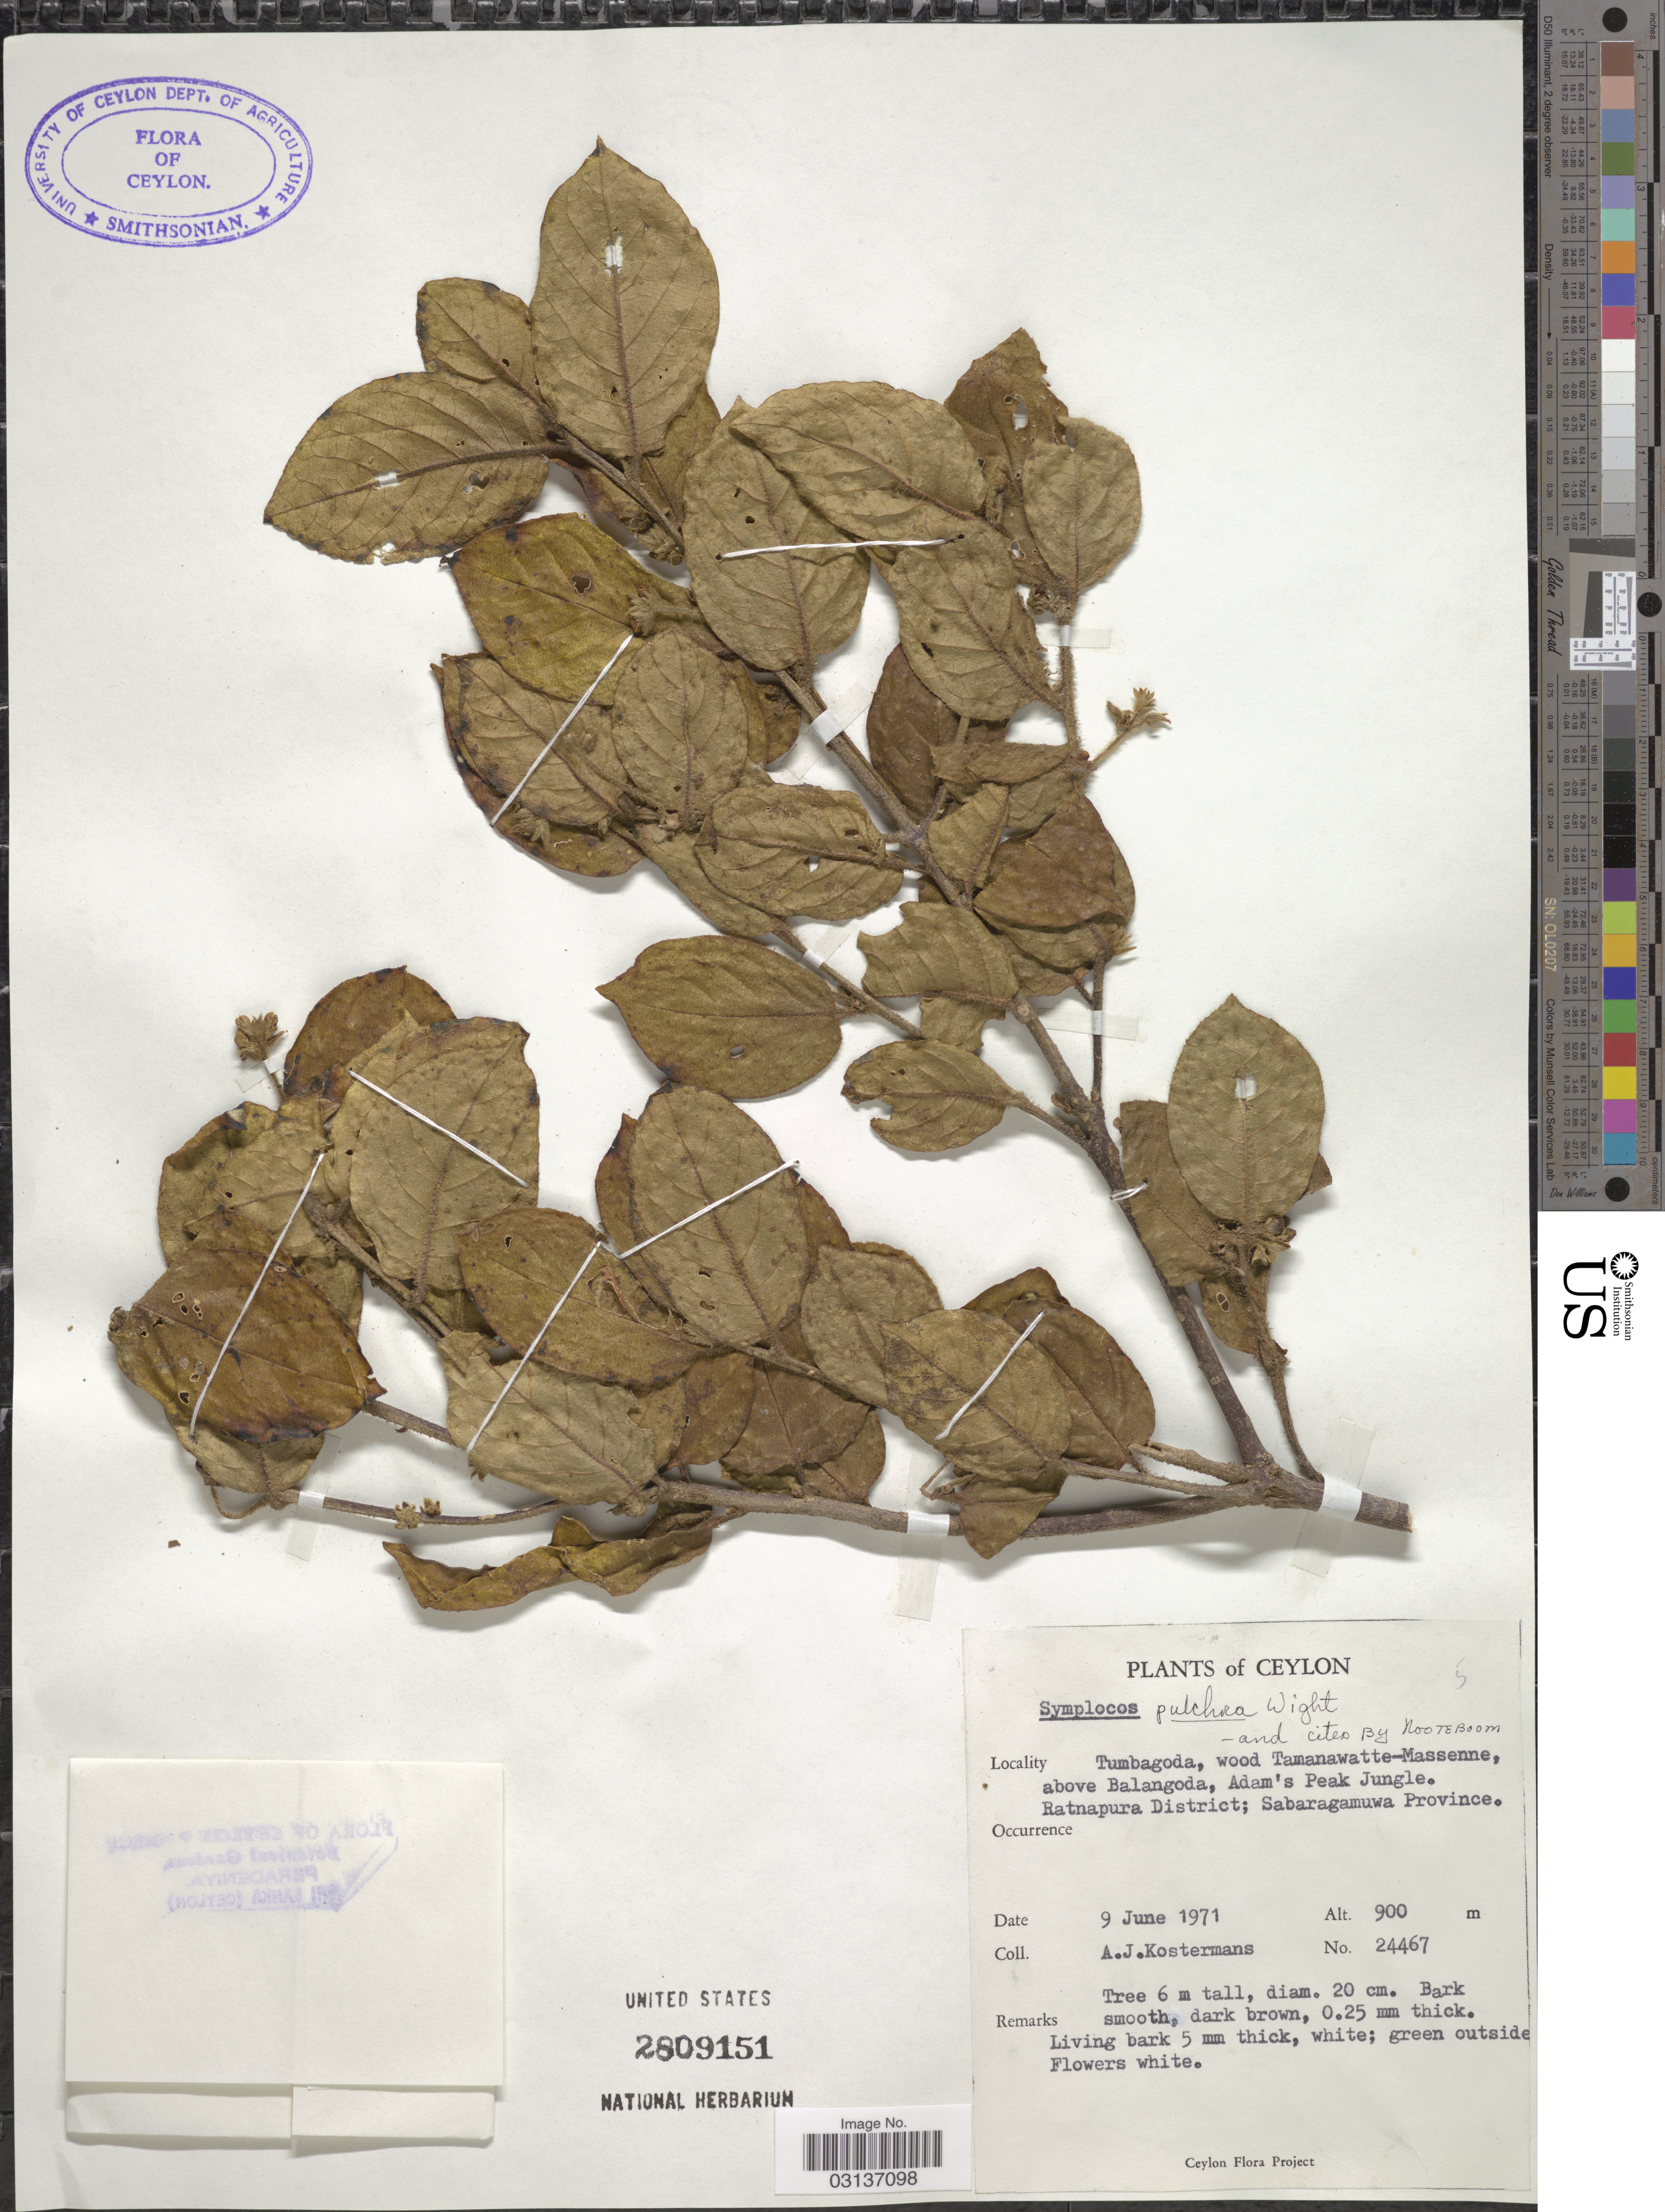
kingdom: Plantae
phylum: Tracheophyta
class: Magnoliopsida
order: Ericales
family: Symplocaceae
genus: Symplocos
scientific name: Symplocos pulchra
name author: Wight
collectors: A. J. G. Kostermans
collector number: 24467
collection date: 1971-06-09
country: Sri Lanka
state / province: Sabaragamuwa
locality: Ceylon. Tumbagoda, wood Tamanawatte-Massenne, above Balangoda, Adam's Peak Jungle. Ratnapura District.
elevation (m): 900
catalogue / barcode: US 2809151